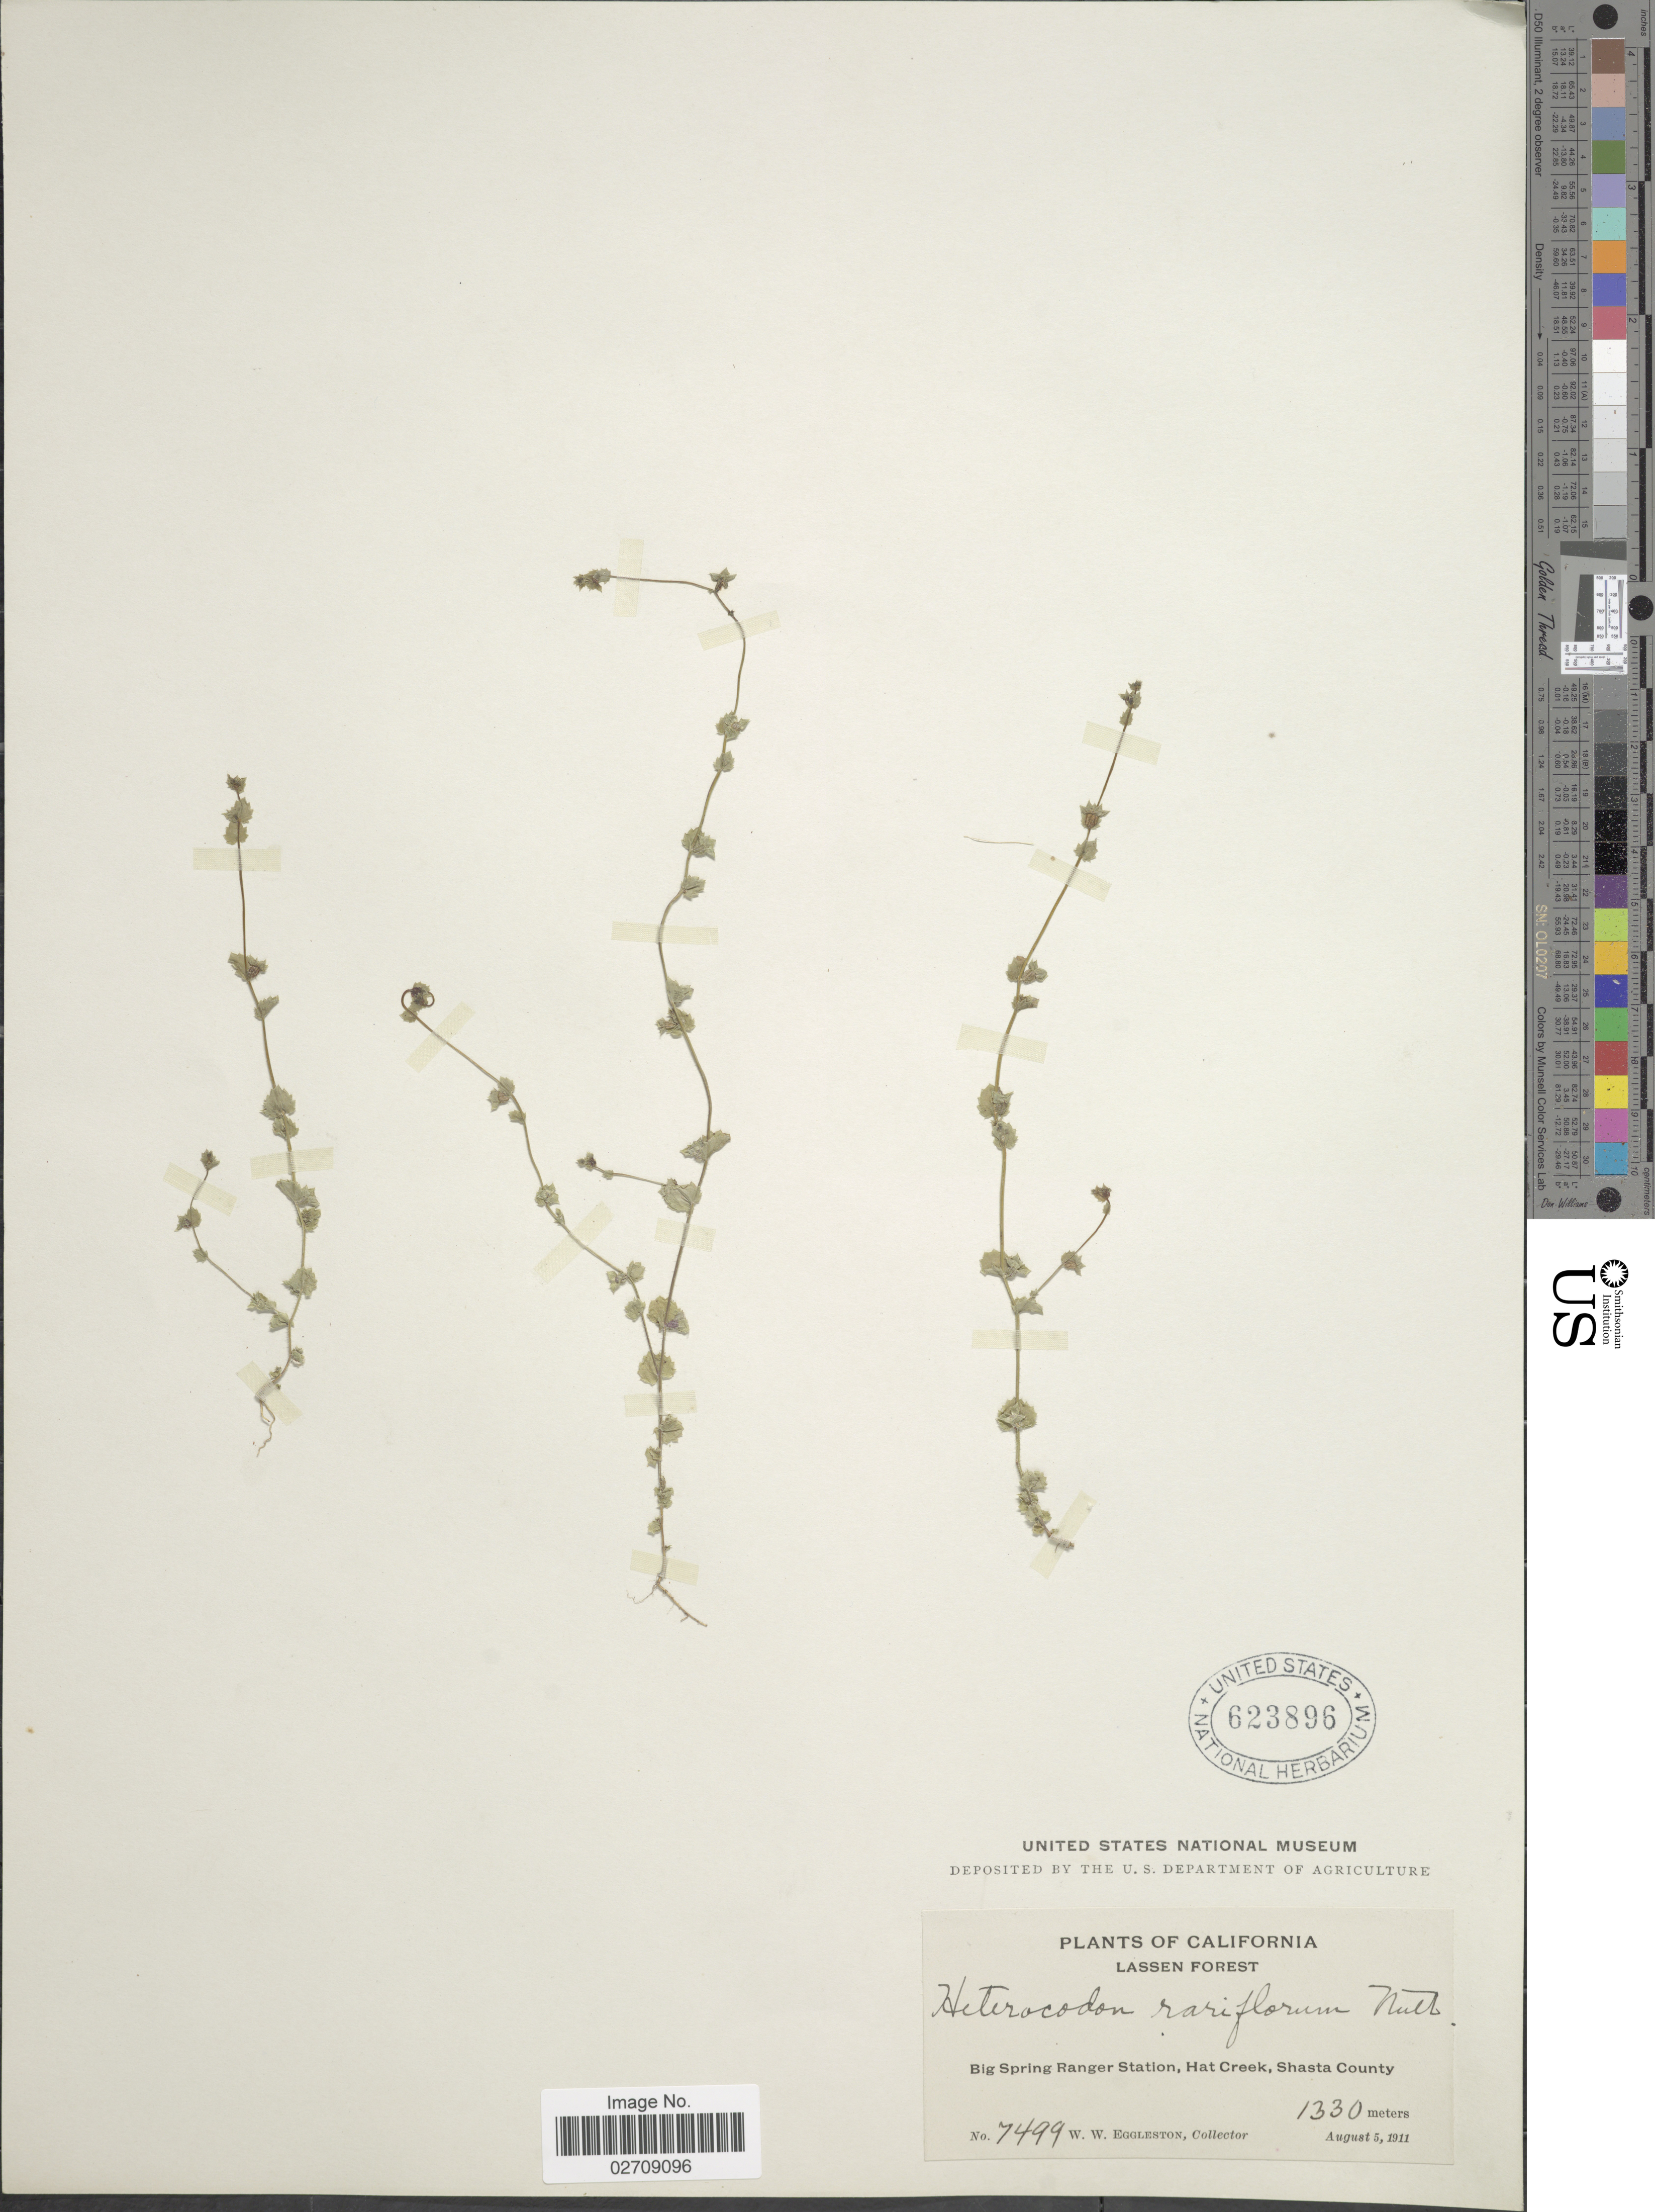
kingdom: Plantae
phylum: Tracheophyta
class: Magnoliopsida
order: Asterales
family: Campanulaceae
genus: Heterocodon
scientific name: Heterocodon rariflorum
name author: Nutt.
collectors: W. W. Eggleston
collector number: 7499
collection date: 1911-08-05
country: United States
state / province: California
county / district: Shasta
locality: Lassen Forest. Big Spring Ranger Station, Hat Creek, Shasta County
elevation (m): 1330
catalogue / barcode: US 623896